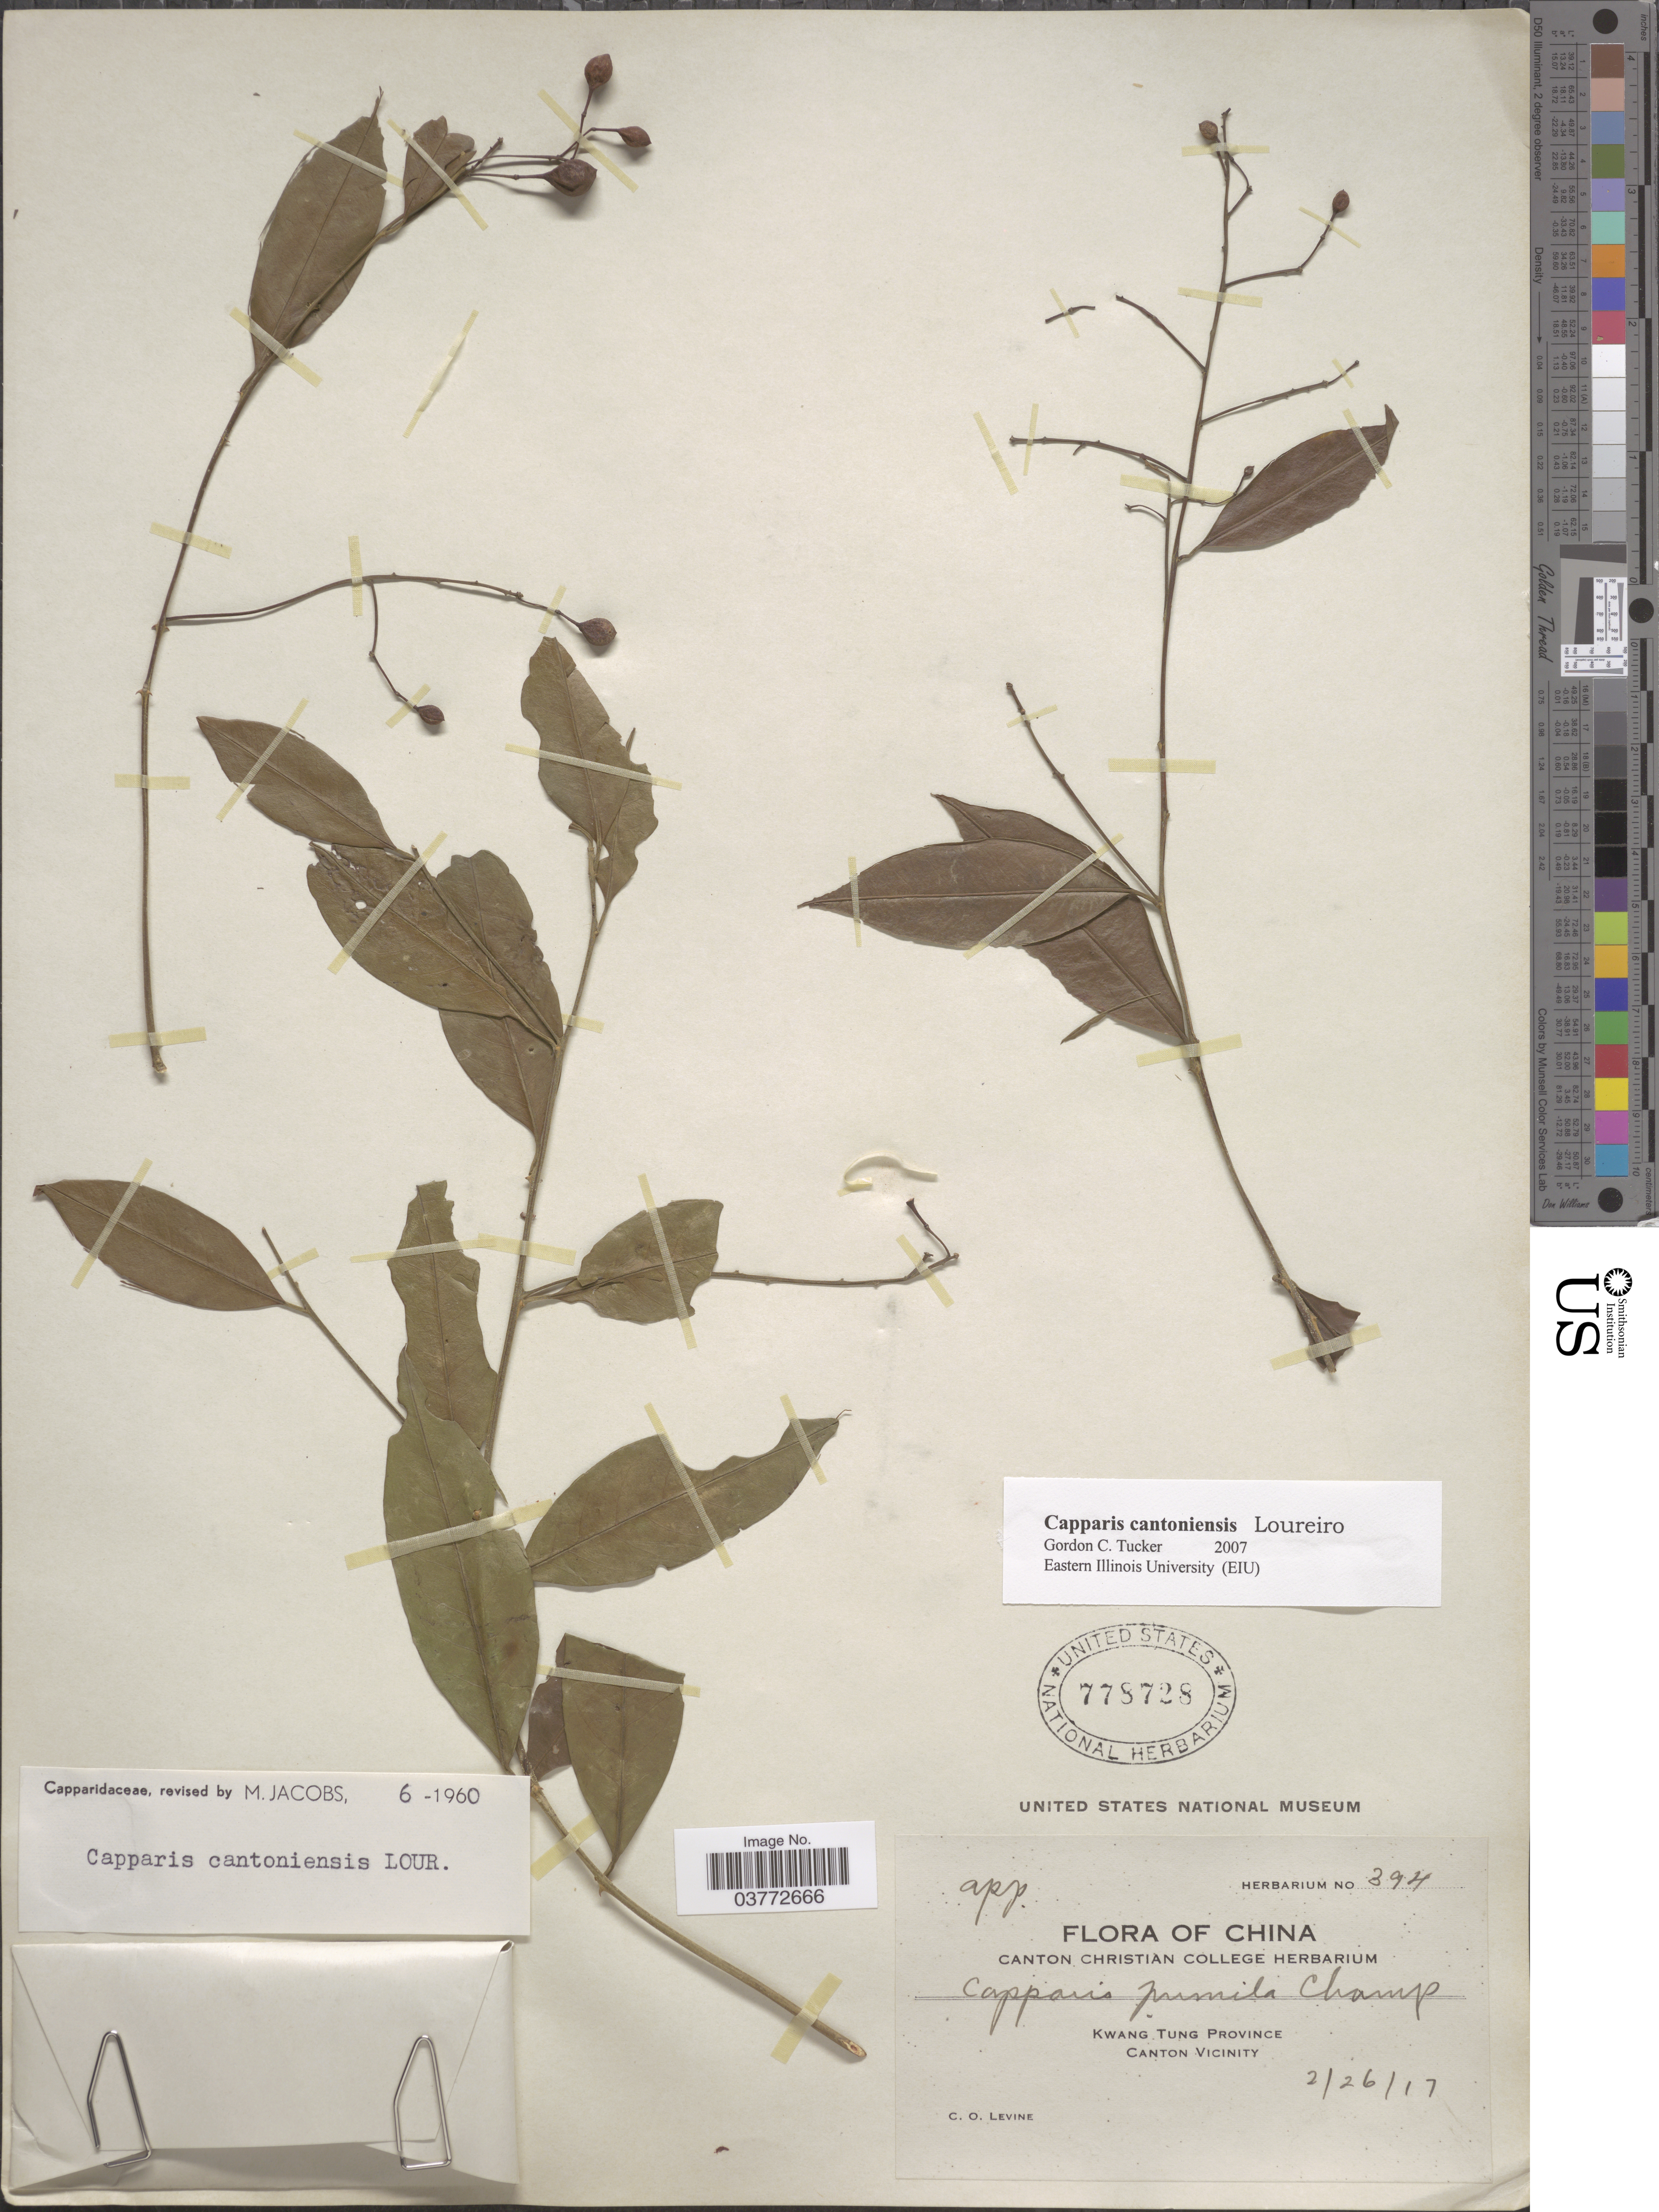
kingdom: Plantae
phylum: Tracheophyta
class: Magnoliopsida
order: Brassicales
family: Capparaceae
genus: Capparis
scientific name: Capparis cantoniensis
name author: Lour.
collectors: C. O. Levine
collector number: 394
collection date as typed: Transcribed d/m/y: 26/2/17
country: China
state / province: Guangdong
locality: Kwang Tung Province. Canton Vicinity.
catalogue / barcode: US 778728